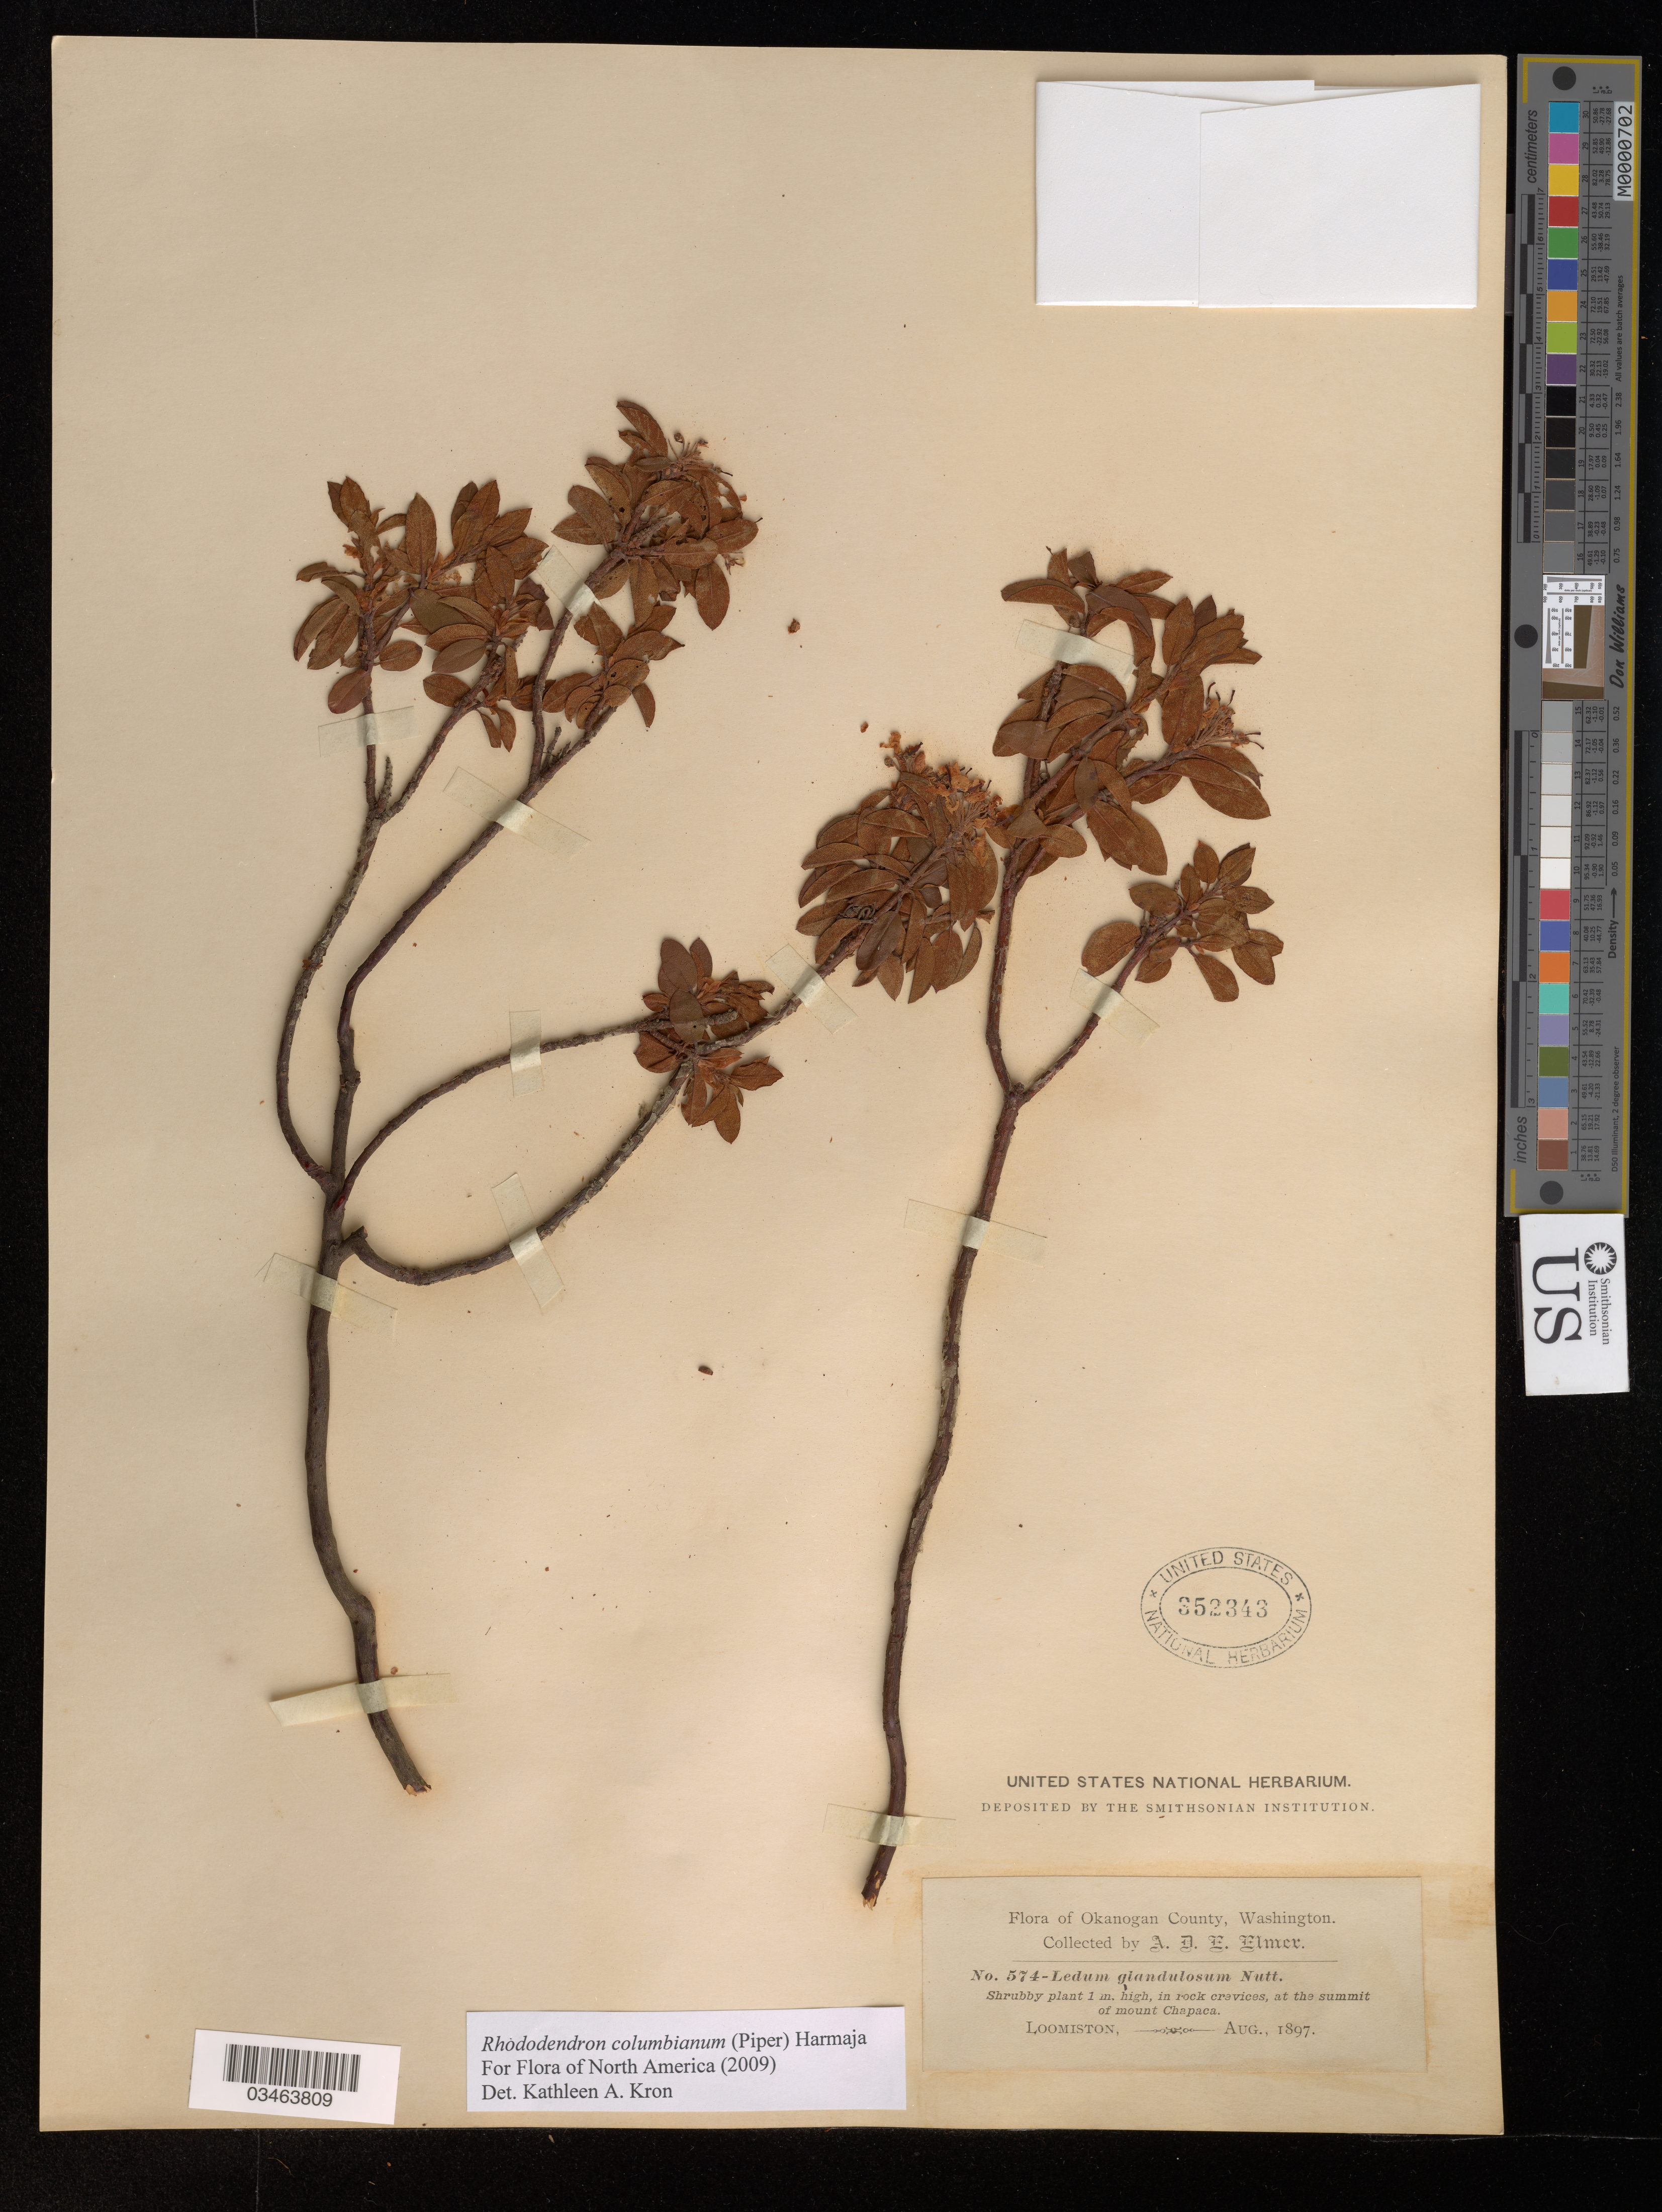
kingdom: Plantae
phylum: Tracheophyta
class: Magnoliopsida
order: Ericales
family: Ericaceae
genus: Rhododendron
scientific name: Rhododendron columbianum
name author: (Piper) Harmaja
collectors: A. D. E. Elmer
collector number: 574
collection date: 1897-08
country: United States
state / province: Washington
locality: Okanogan County. At the summit of mount Chapaca. Loomiston.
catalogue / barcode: US 352343